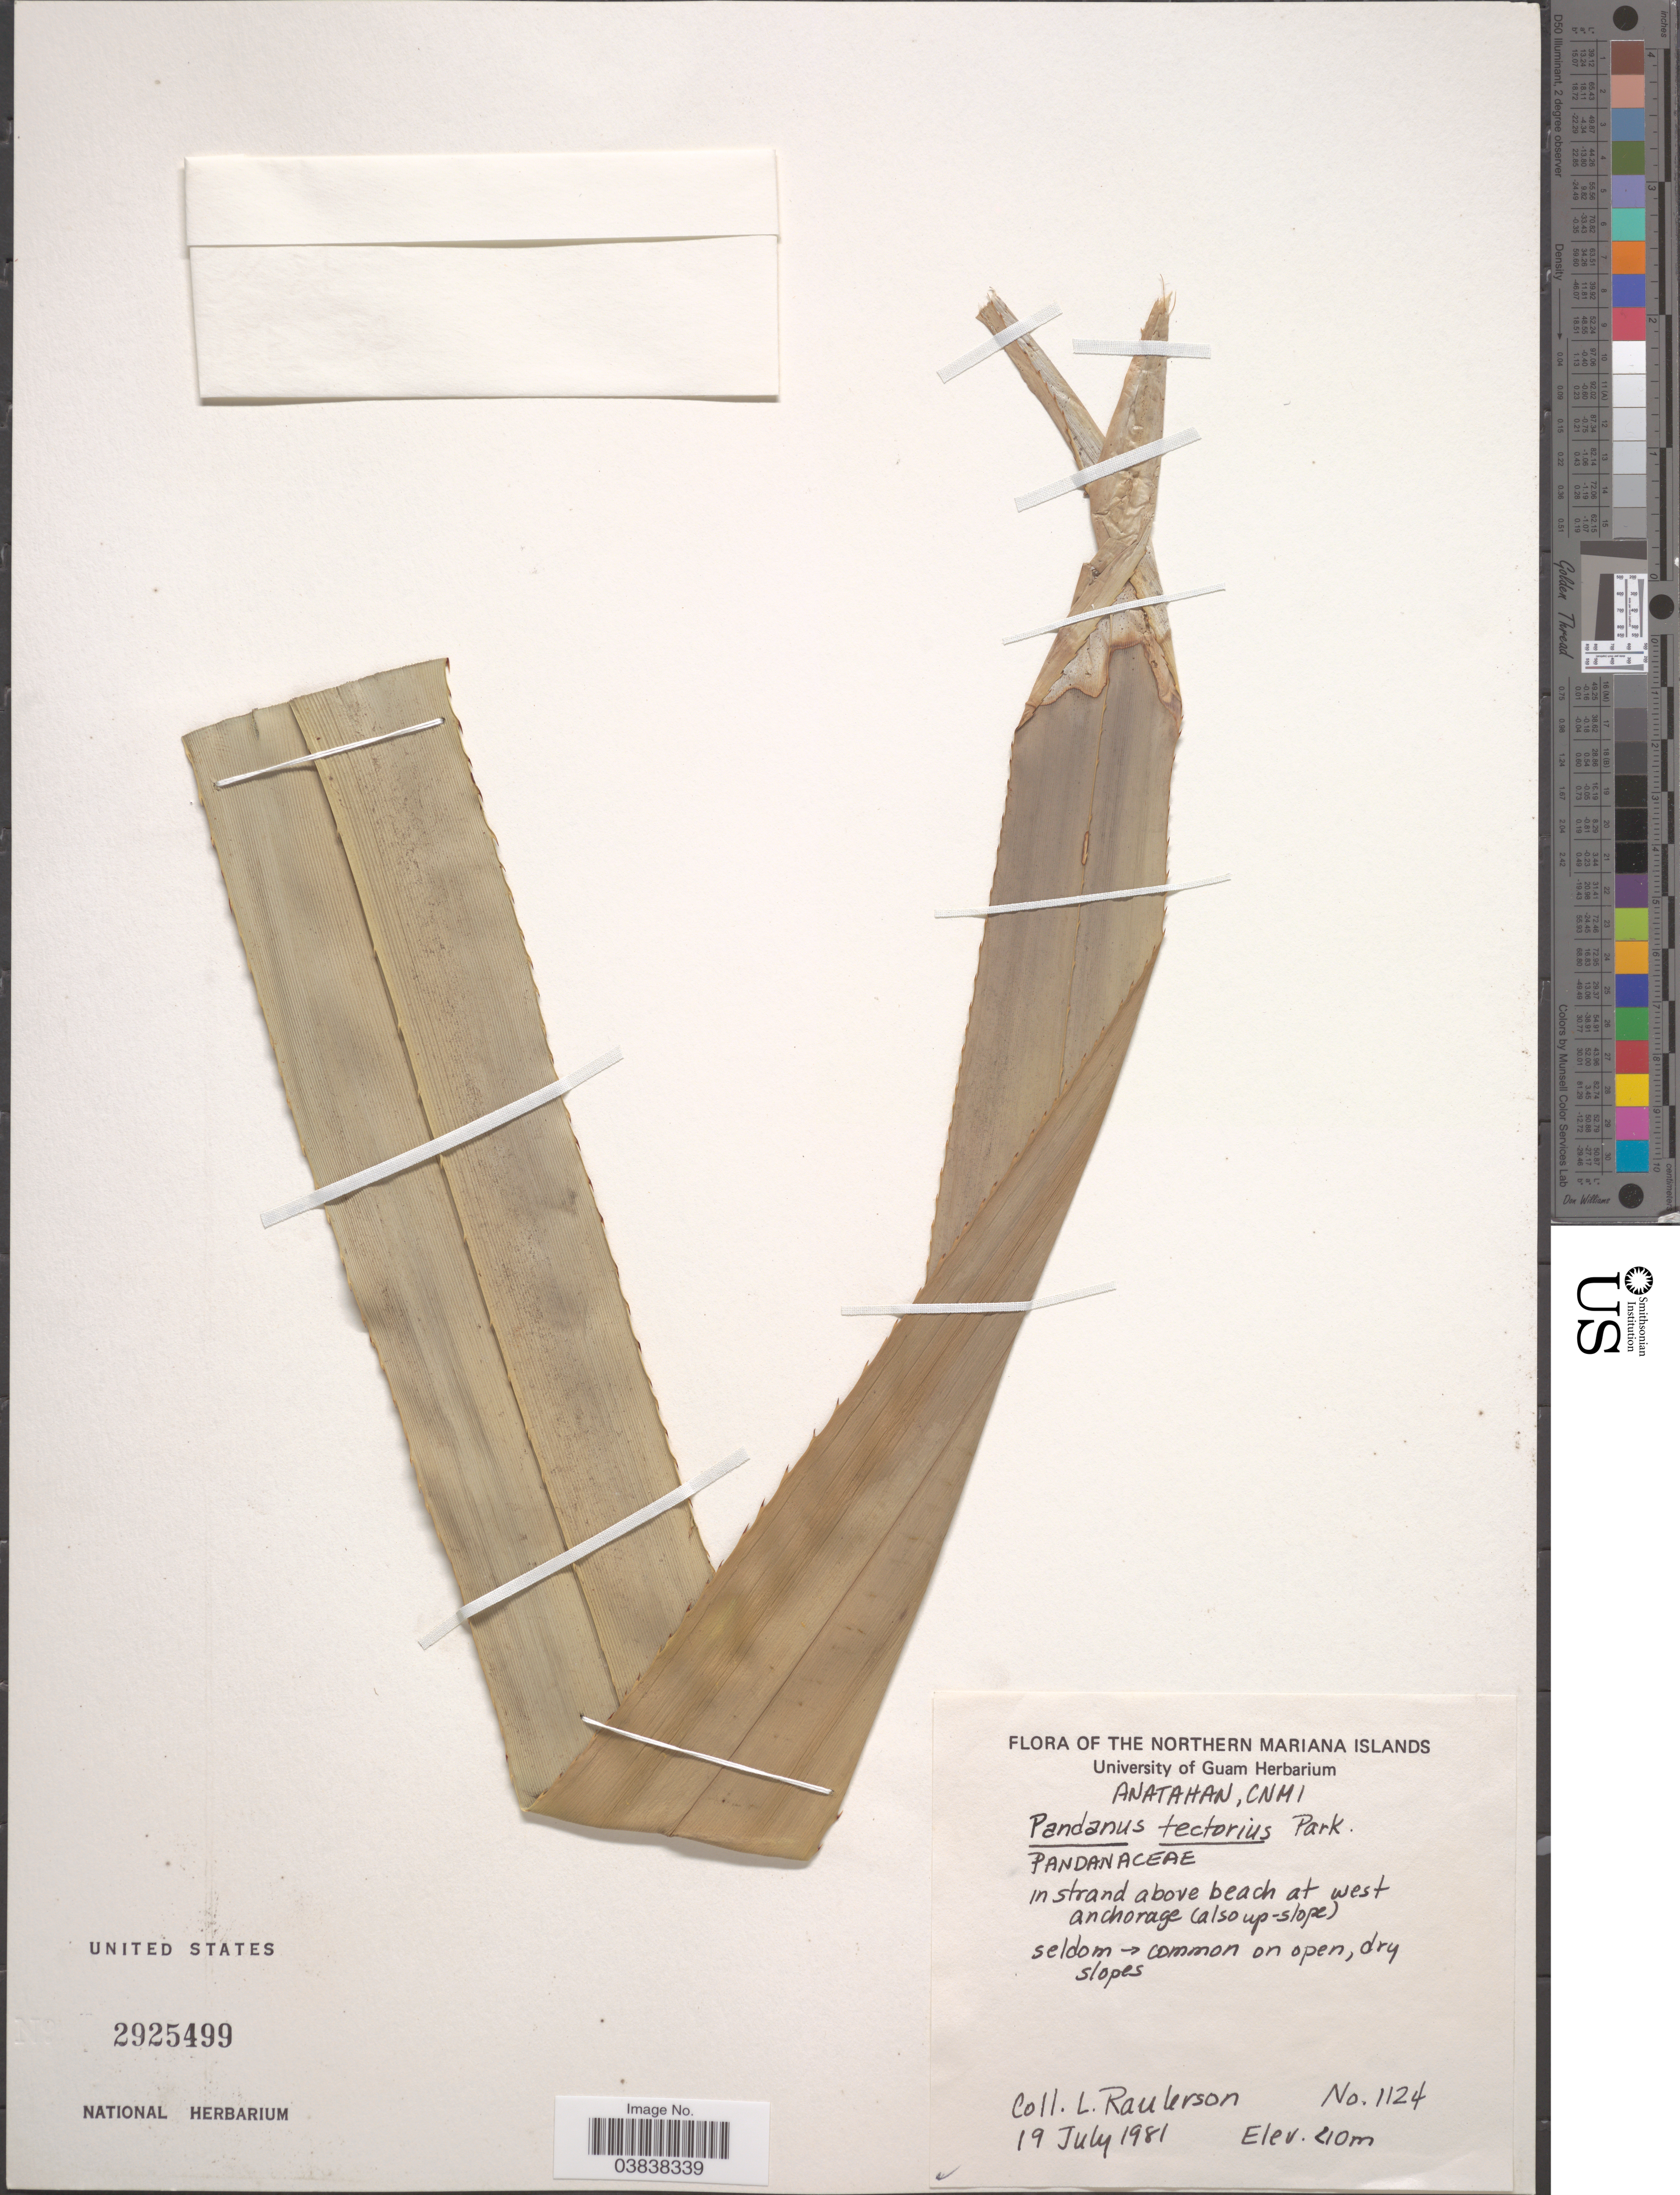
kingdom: Plantae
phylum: Tracheophyta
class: Liliopsida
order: Pandanales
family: Pandanaceae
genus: Pandanus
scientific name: Pandanus tectorius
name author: Parkinson ex DuRoi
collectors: L. Raulerson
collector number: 1124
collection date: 1981-07-19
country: Northern Mariana Islands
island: Anatahan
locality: Anatahan, CNMI.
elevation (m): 10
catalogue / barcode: US 2925499